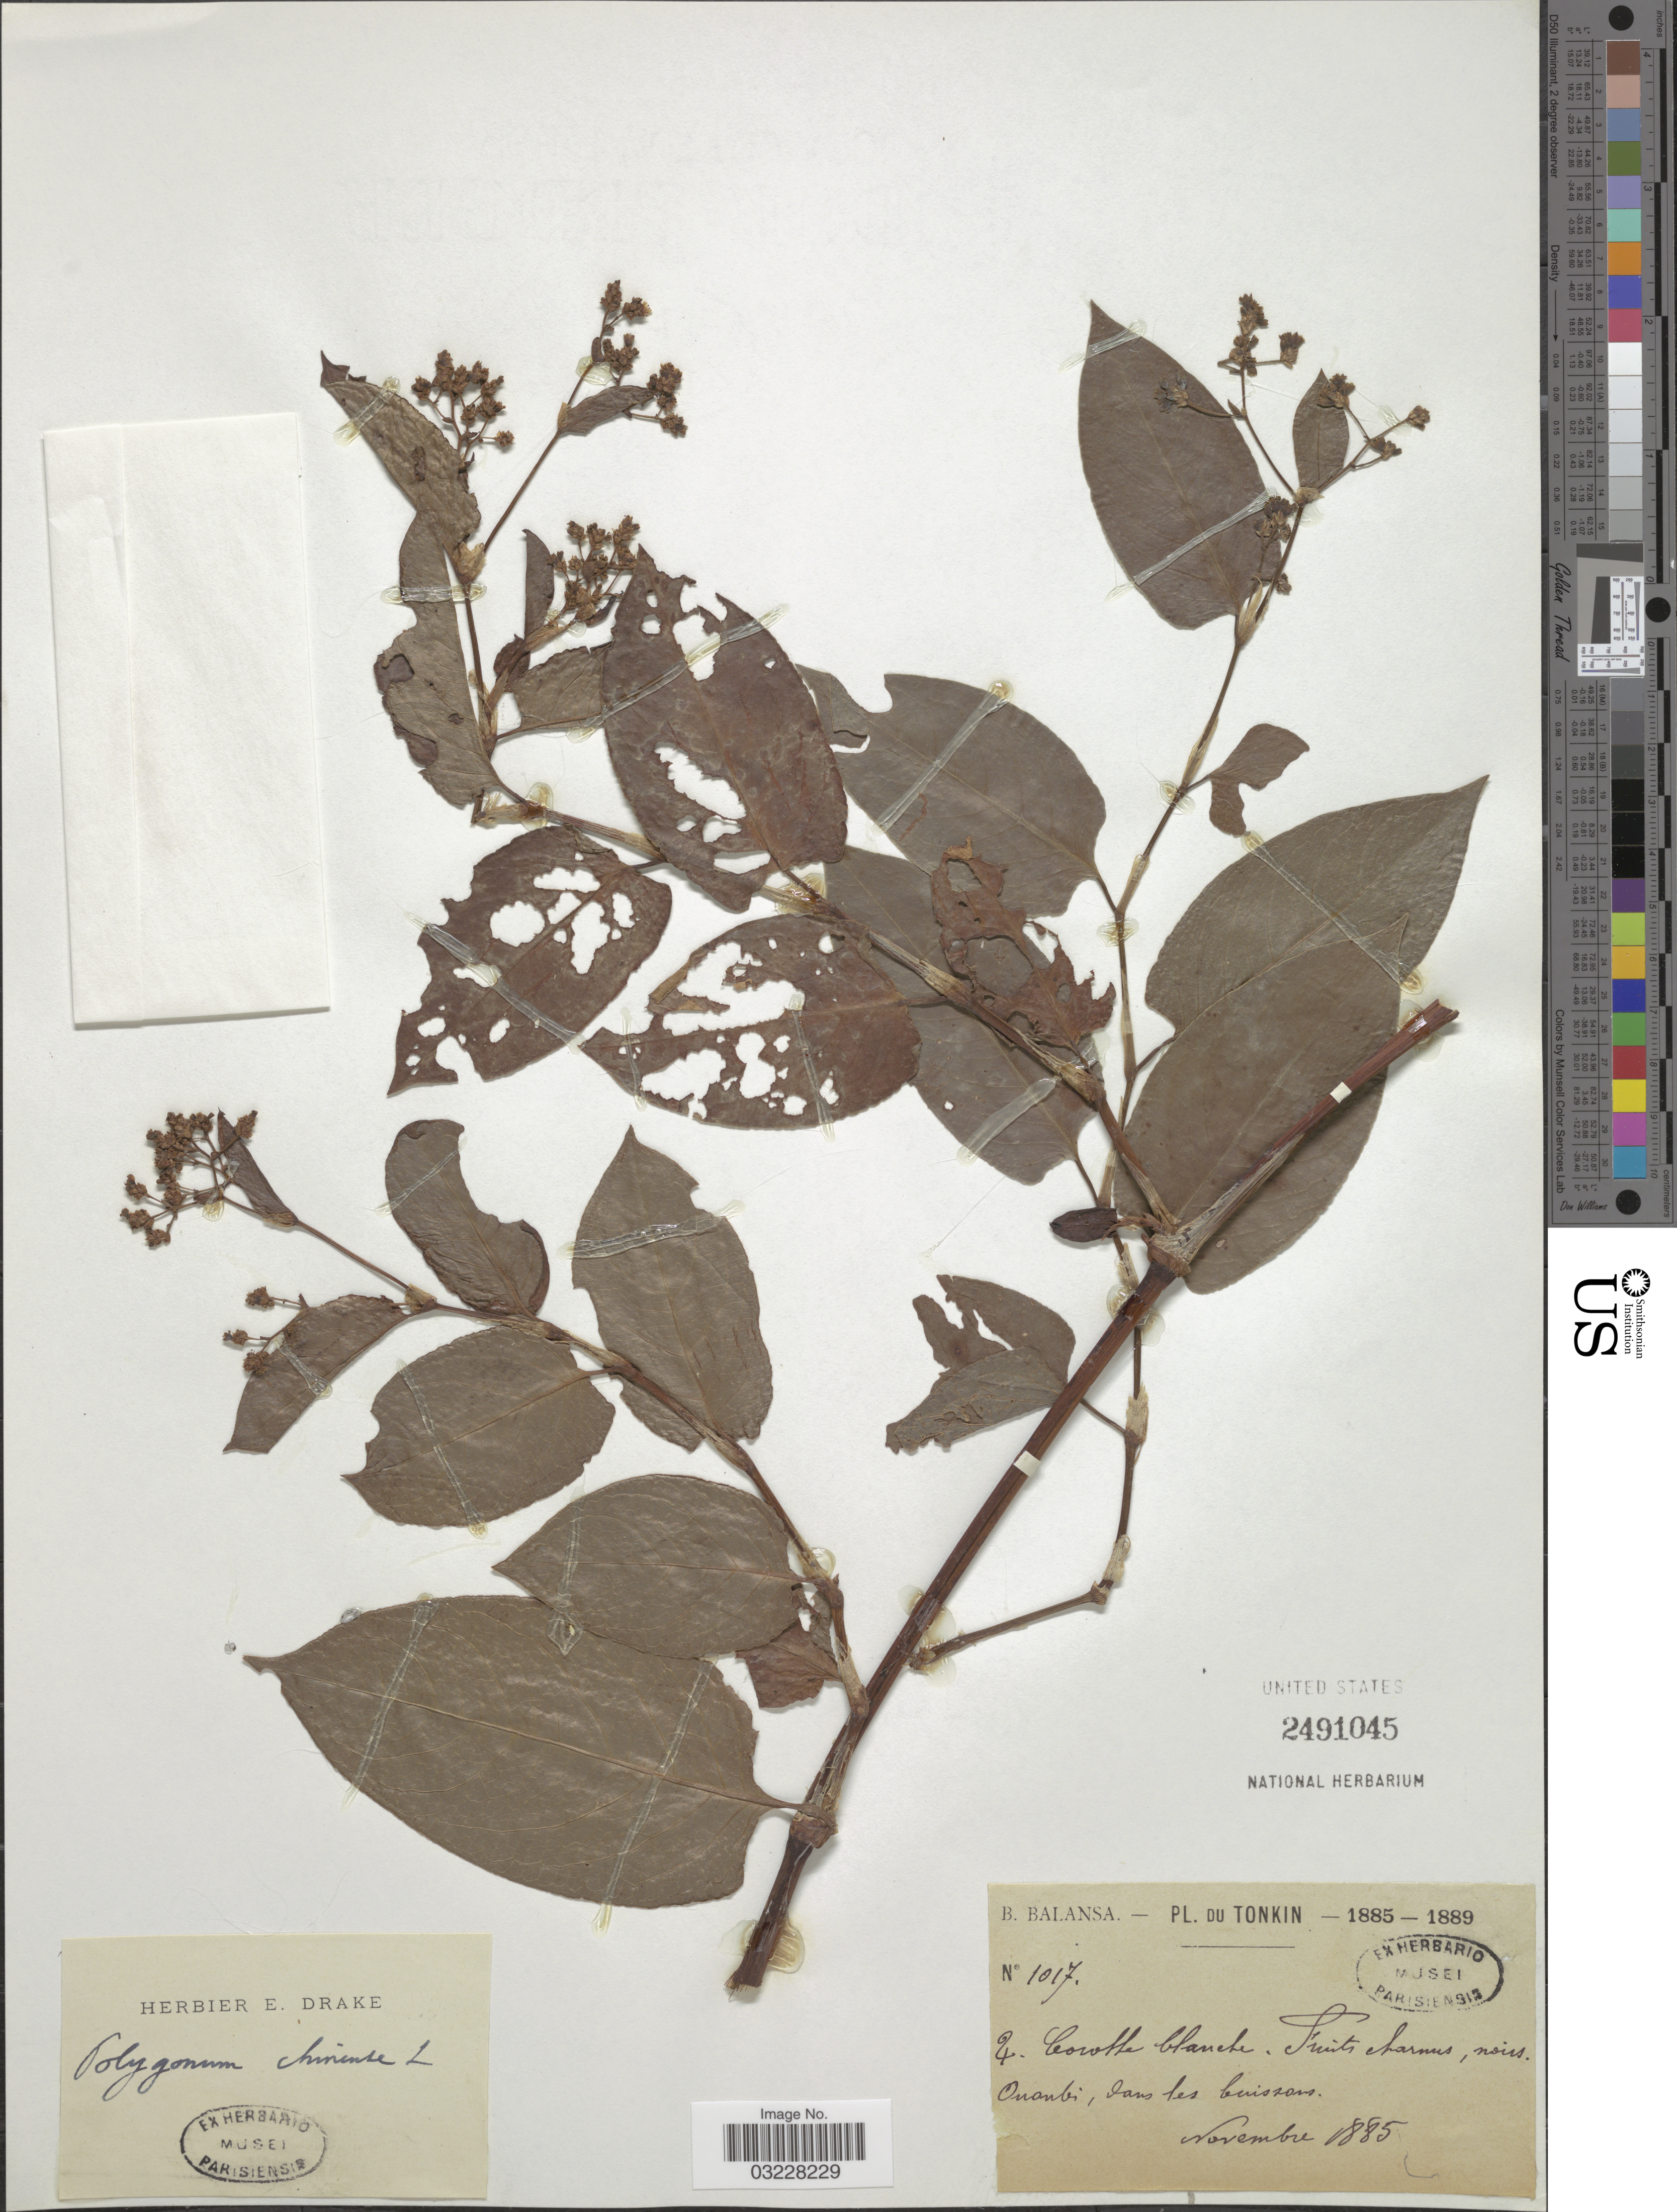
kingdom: Plantae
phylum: Tracheophyta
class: Magnoliopsida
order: Caryophyllales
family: Polygonaceae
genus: Polygonum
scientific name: Polygonum chinense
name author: L.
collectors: B. Balansa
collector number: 1017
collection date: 1885-11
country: Vietnam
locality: Tonkin. Onanbi [interpreted], dans les buissons.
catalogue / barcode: US 2491045